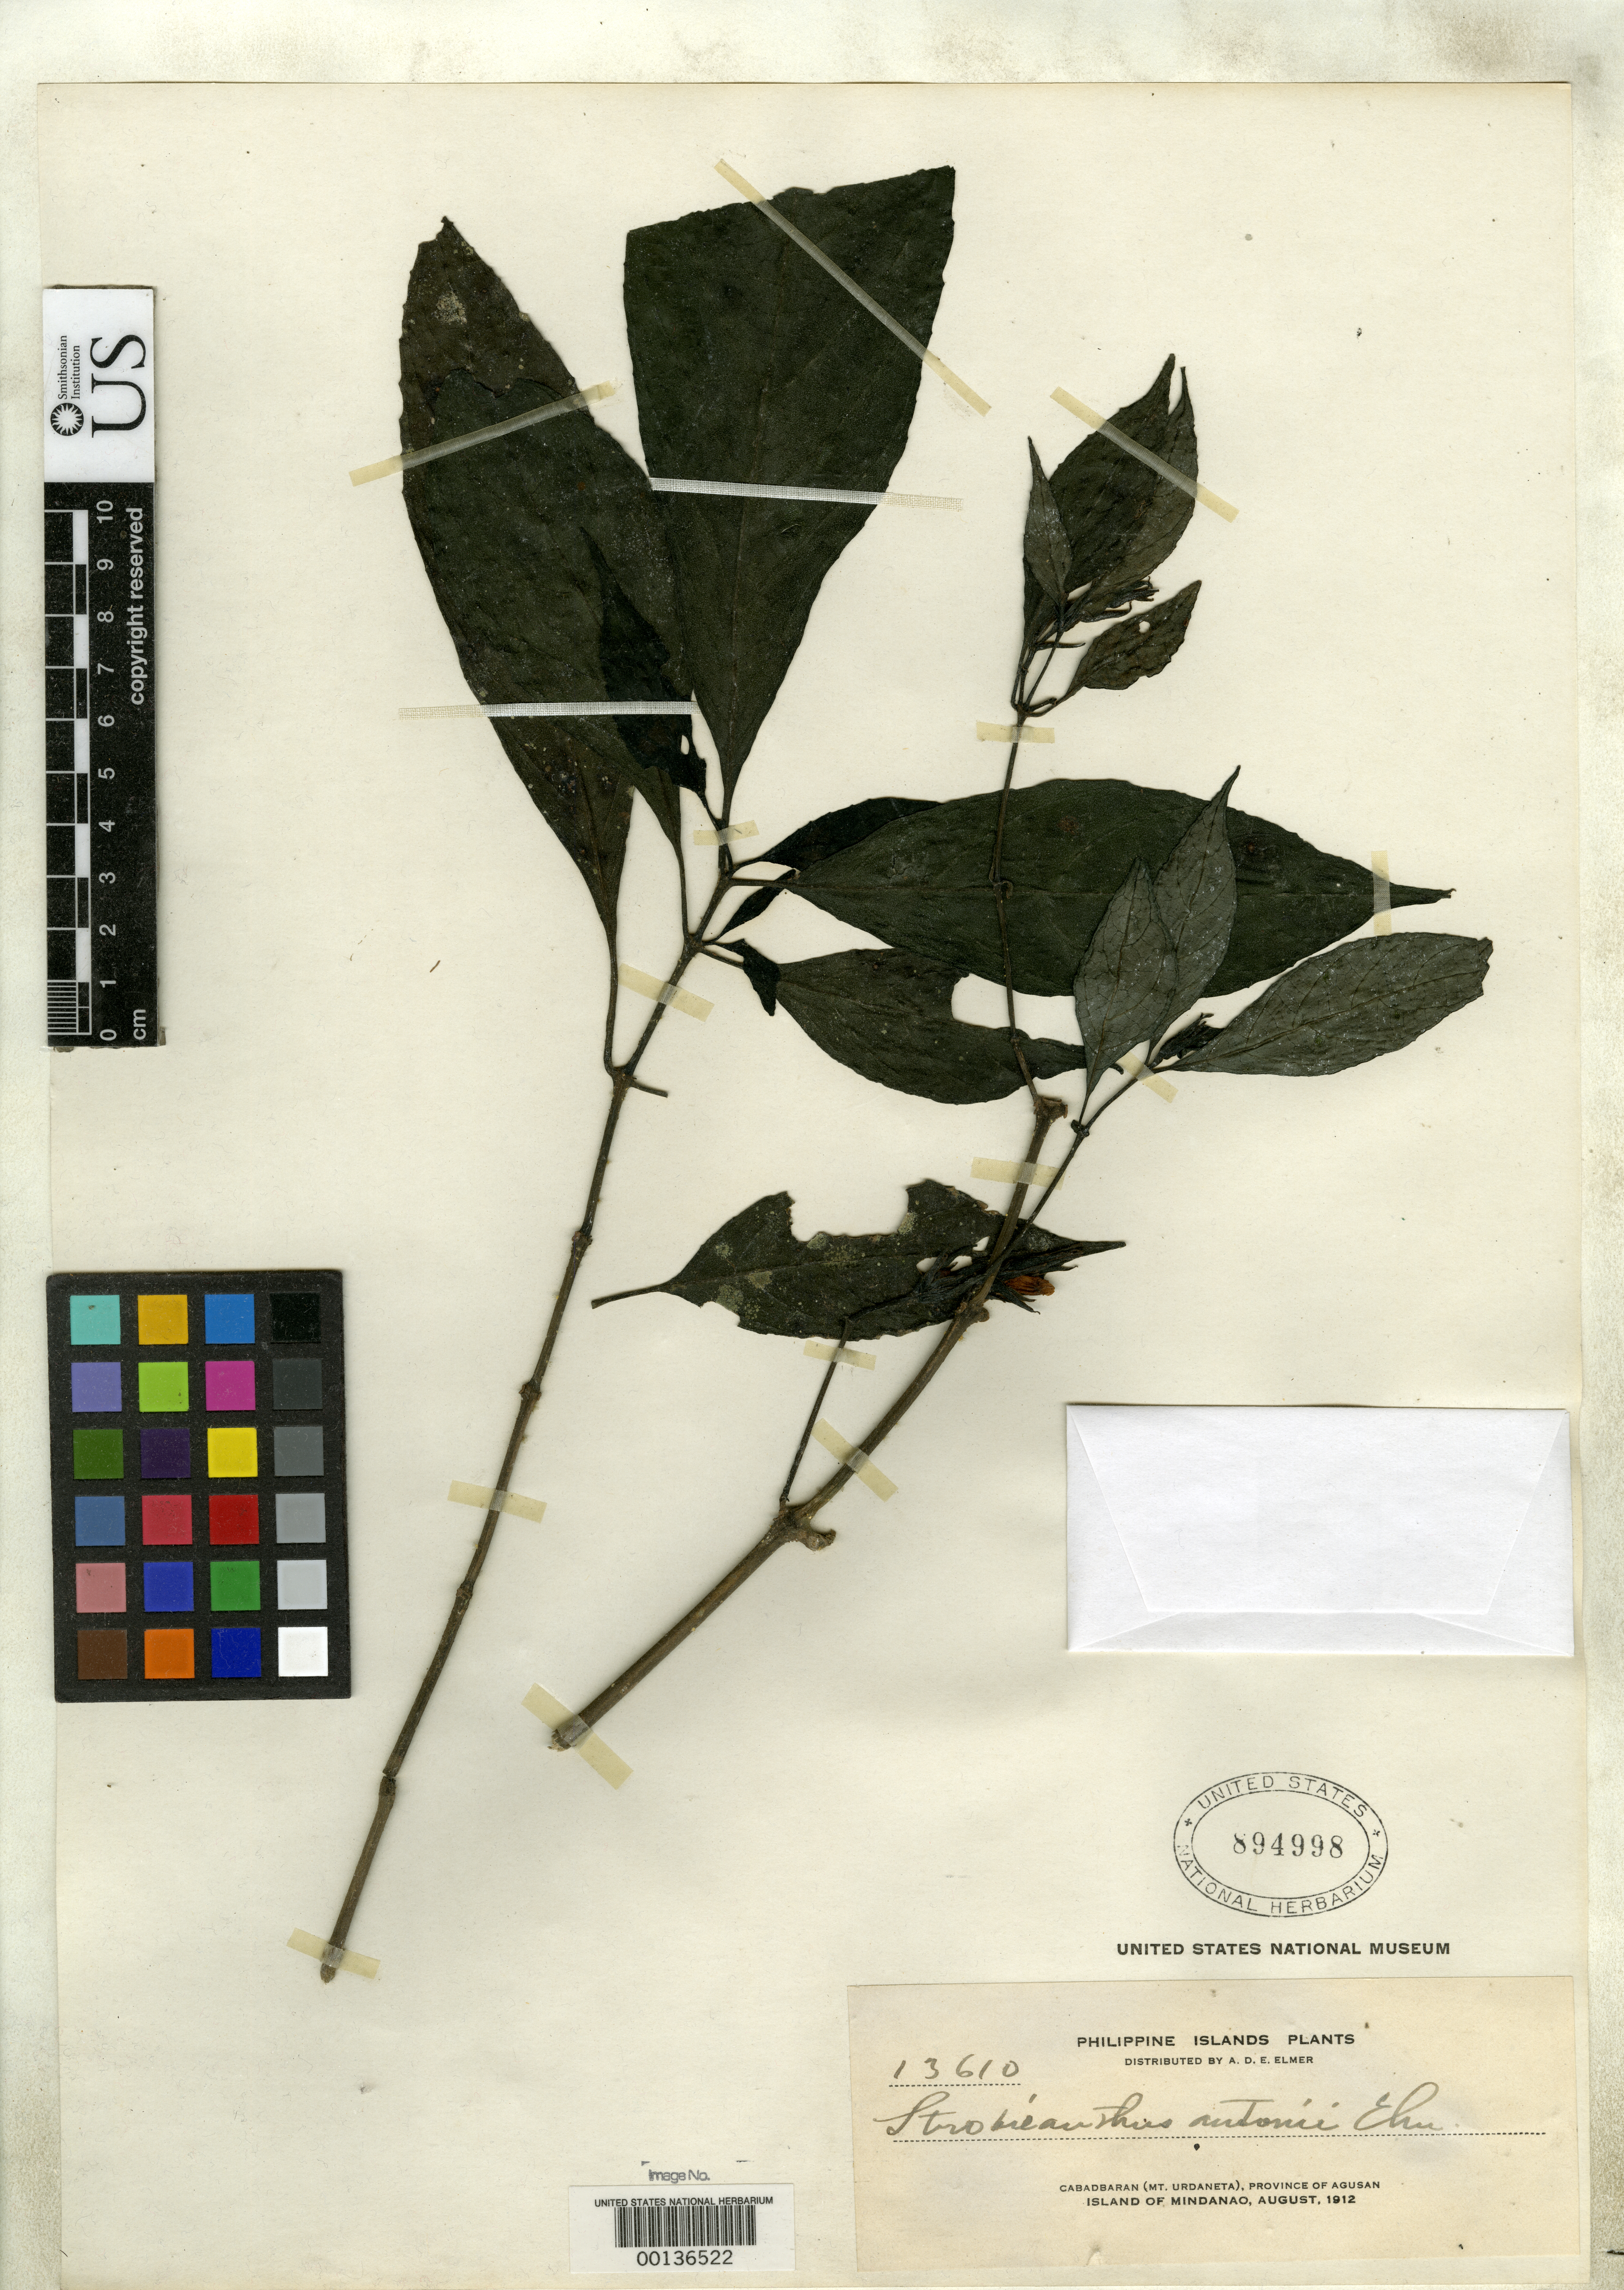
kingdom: Plantae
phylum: Tracheophyta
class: Magnoliopsida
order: Lamiales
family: Acanthaceae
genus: Strobilanthes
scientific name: Strobilanthes antonii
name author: Elmer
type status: Isotype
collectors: A. D. E. Elmer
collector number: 13610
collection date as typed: Aug 1912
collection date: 1912-08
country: Philippines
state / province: Caraga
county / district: Agusan del Norte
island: Mindanao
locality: Cabadbaran, Mt. Urdaneta, right at base of Cawilanan Peak.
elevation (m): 1067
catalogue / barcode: US 894998